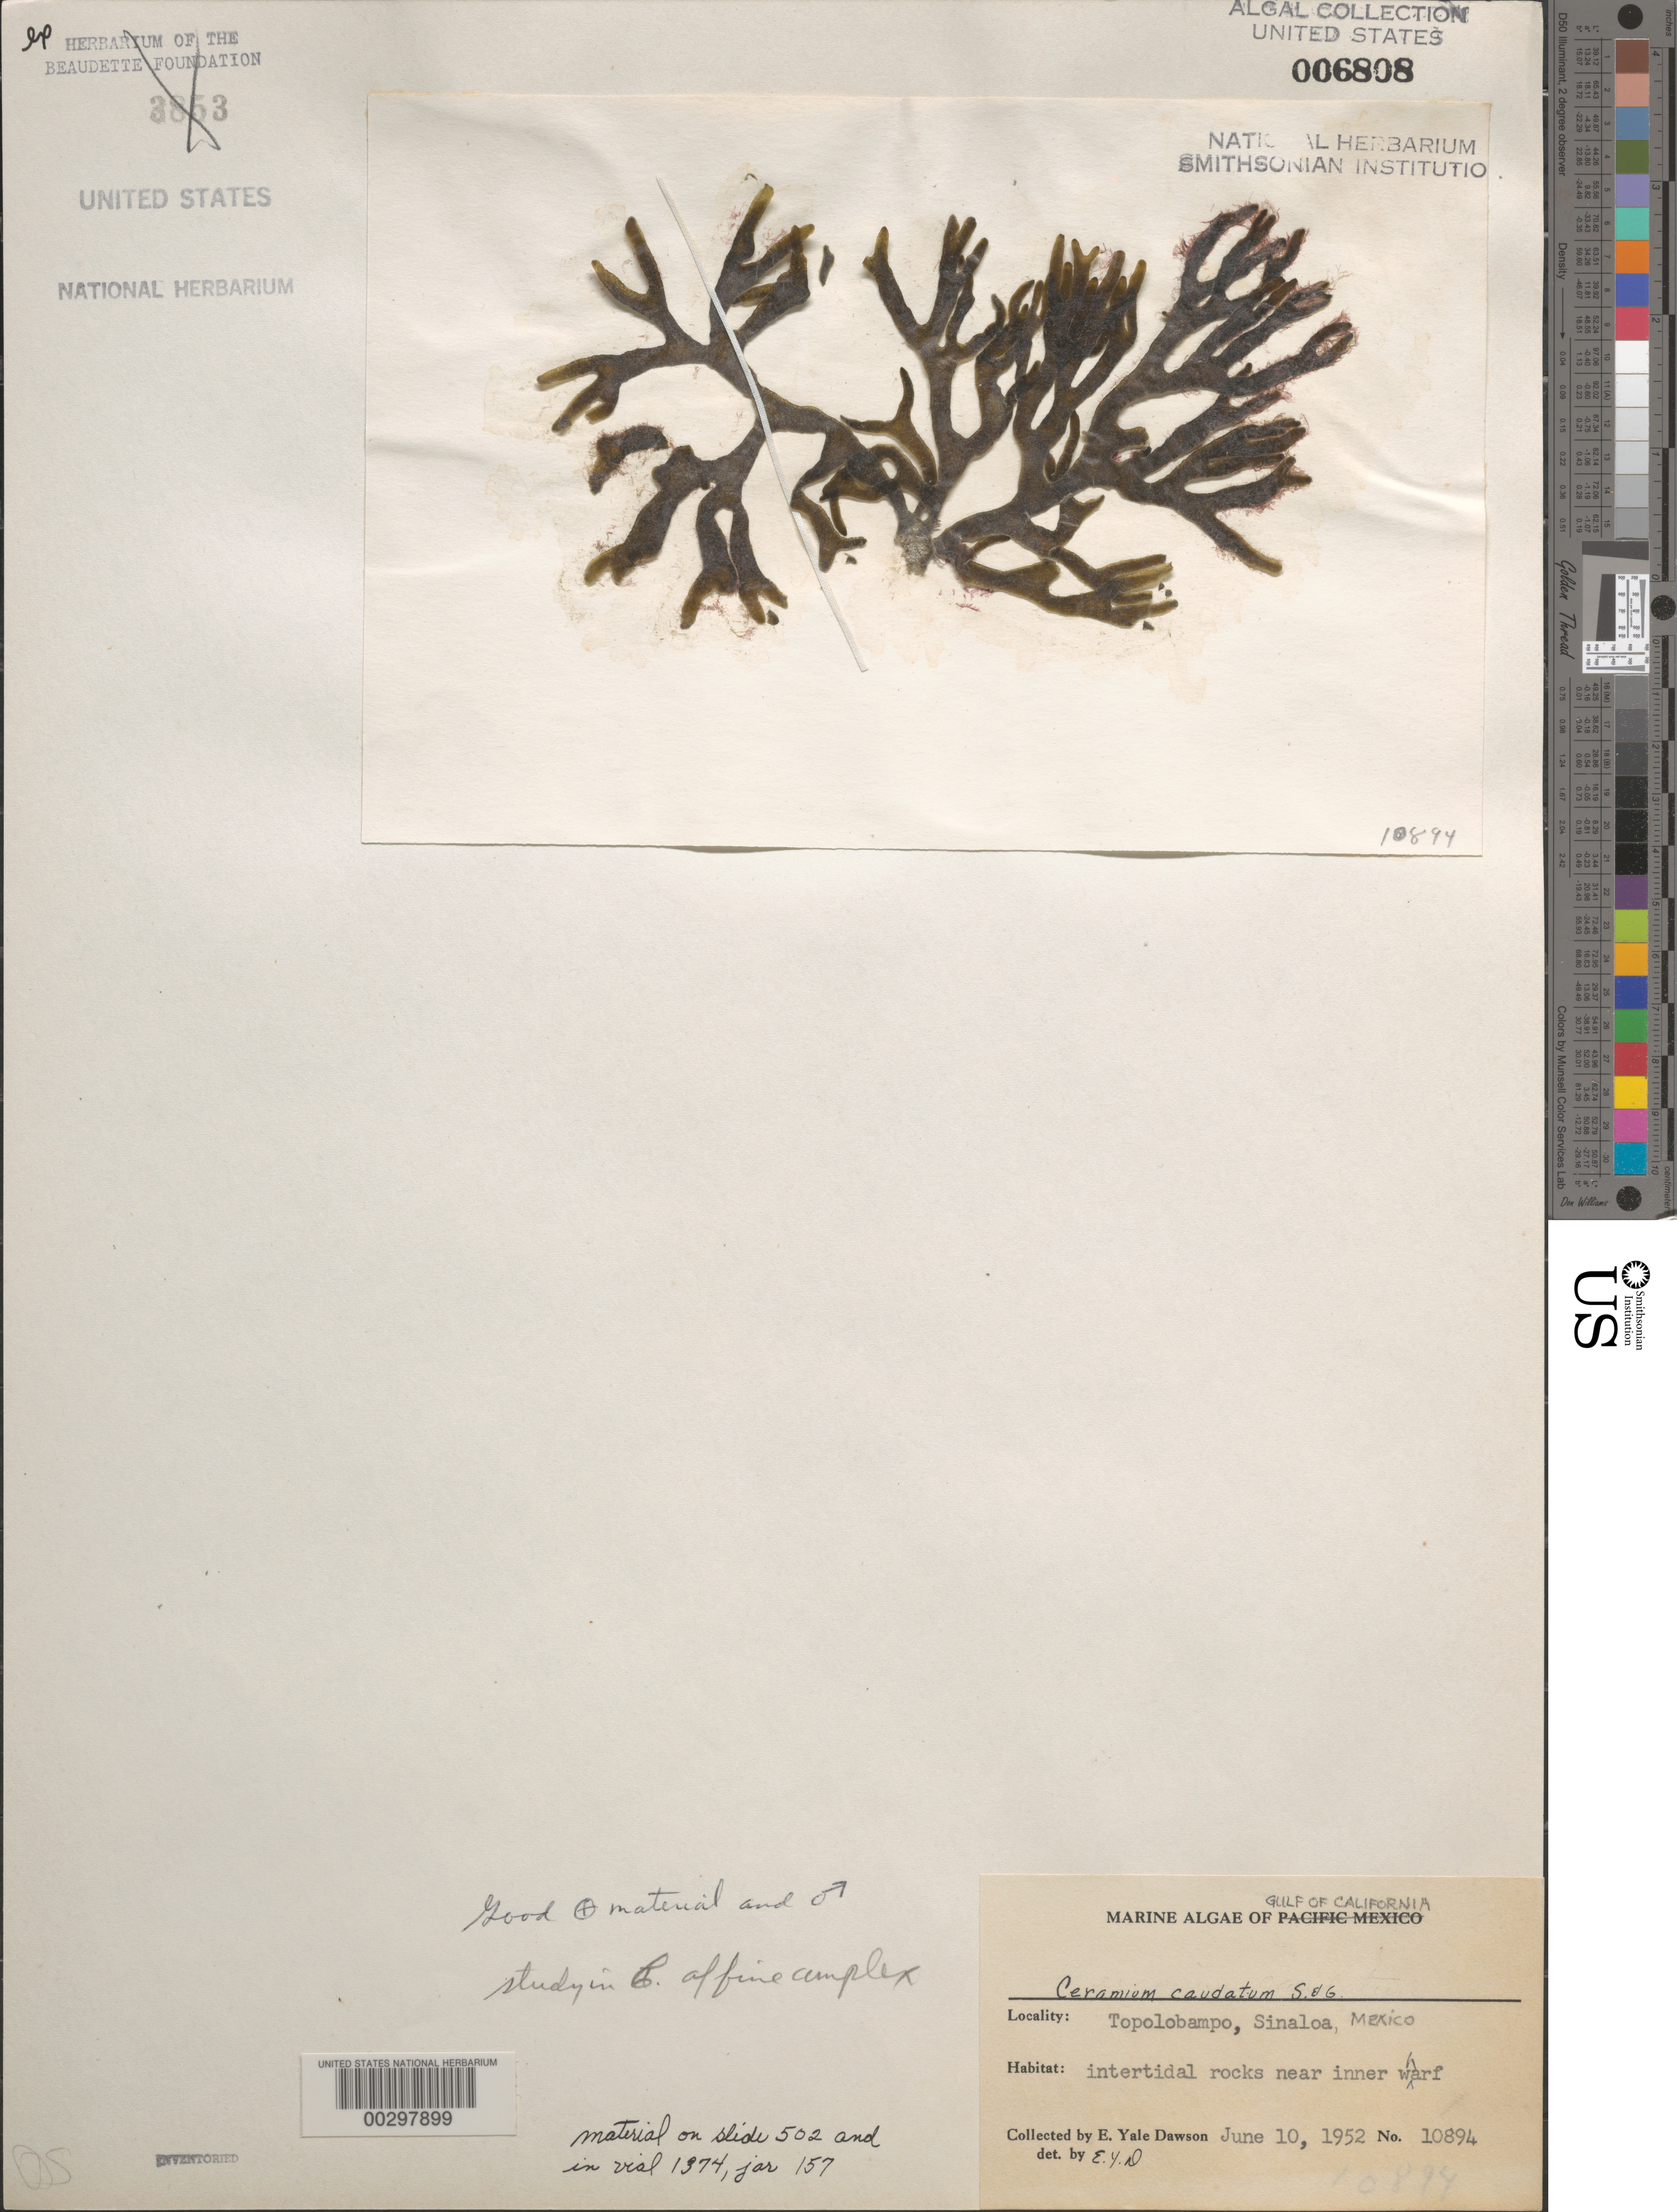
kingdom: Plantae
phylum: Rhodophyta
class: Florideophyceae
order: Ceramiales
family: Ceramiaceae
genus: Ceramium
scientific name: Ceramium caudatum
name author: Setchell & N.L. Gardner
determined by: Dawson, E. Y.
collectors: E. Y. Dawson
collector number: EYD 10894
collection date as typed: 10 Jun 1952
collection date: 1952-06-10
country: Mexico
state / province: Sinaloa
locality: Topolobampo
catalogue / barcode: US 6808